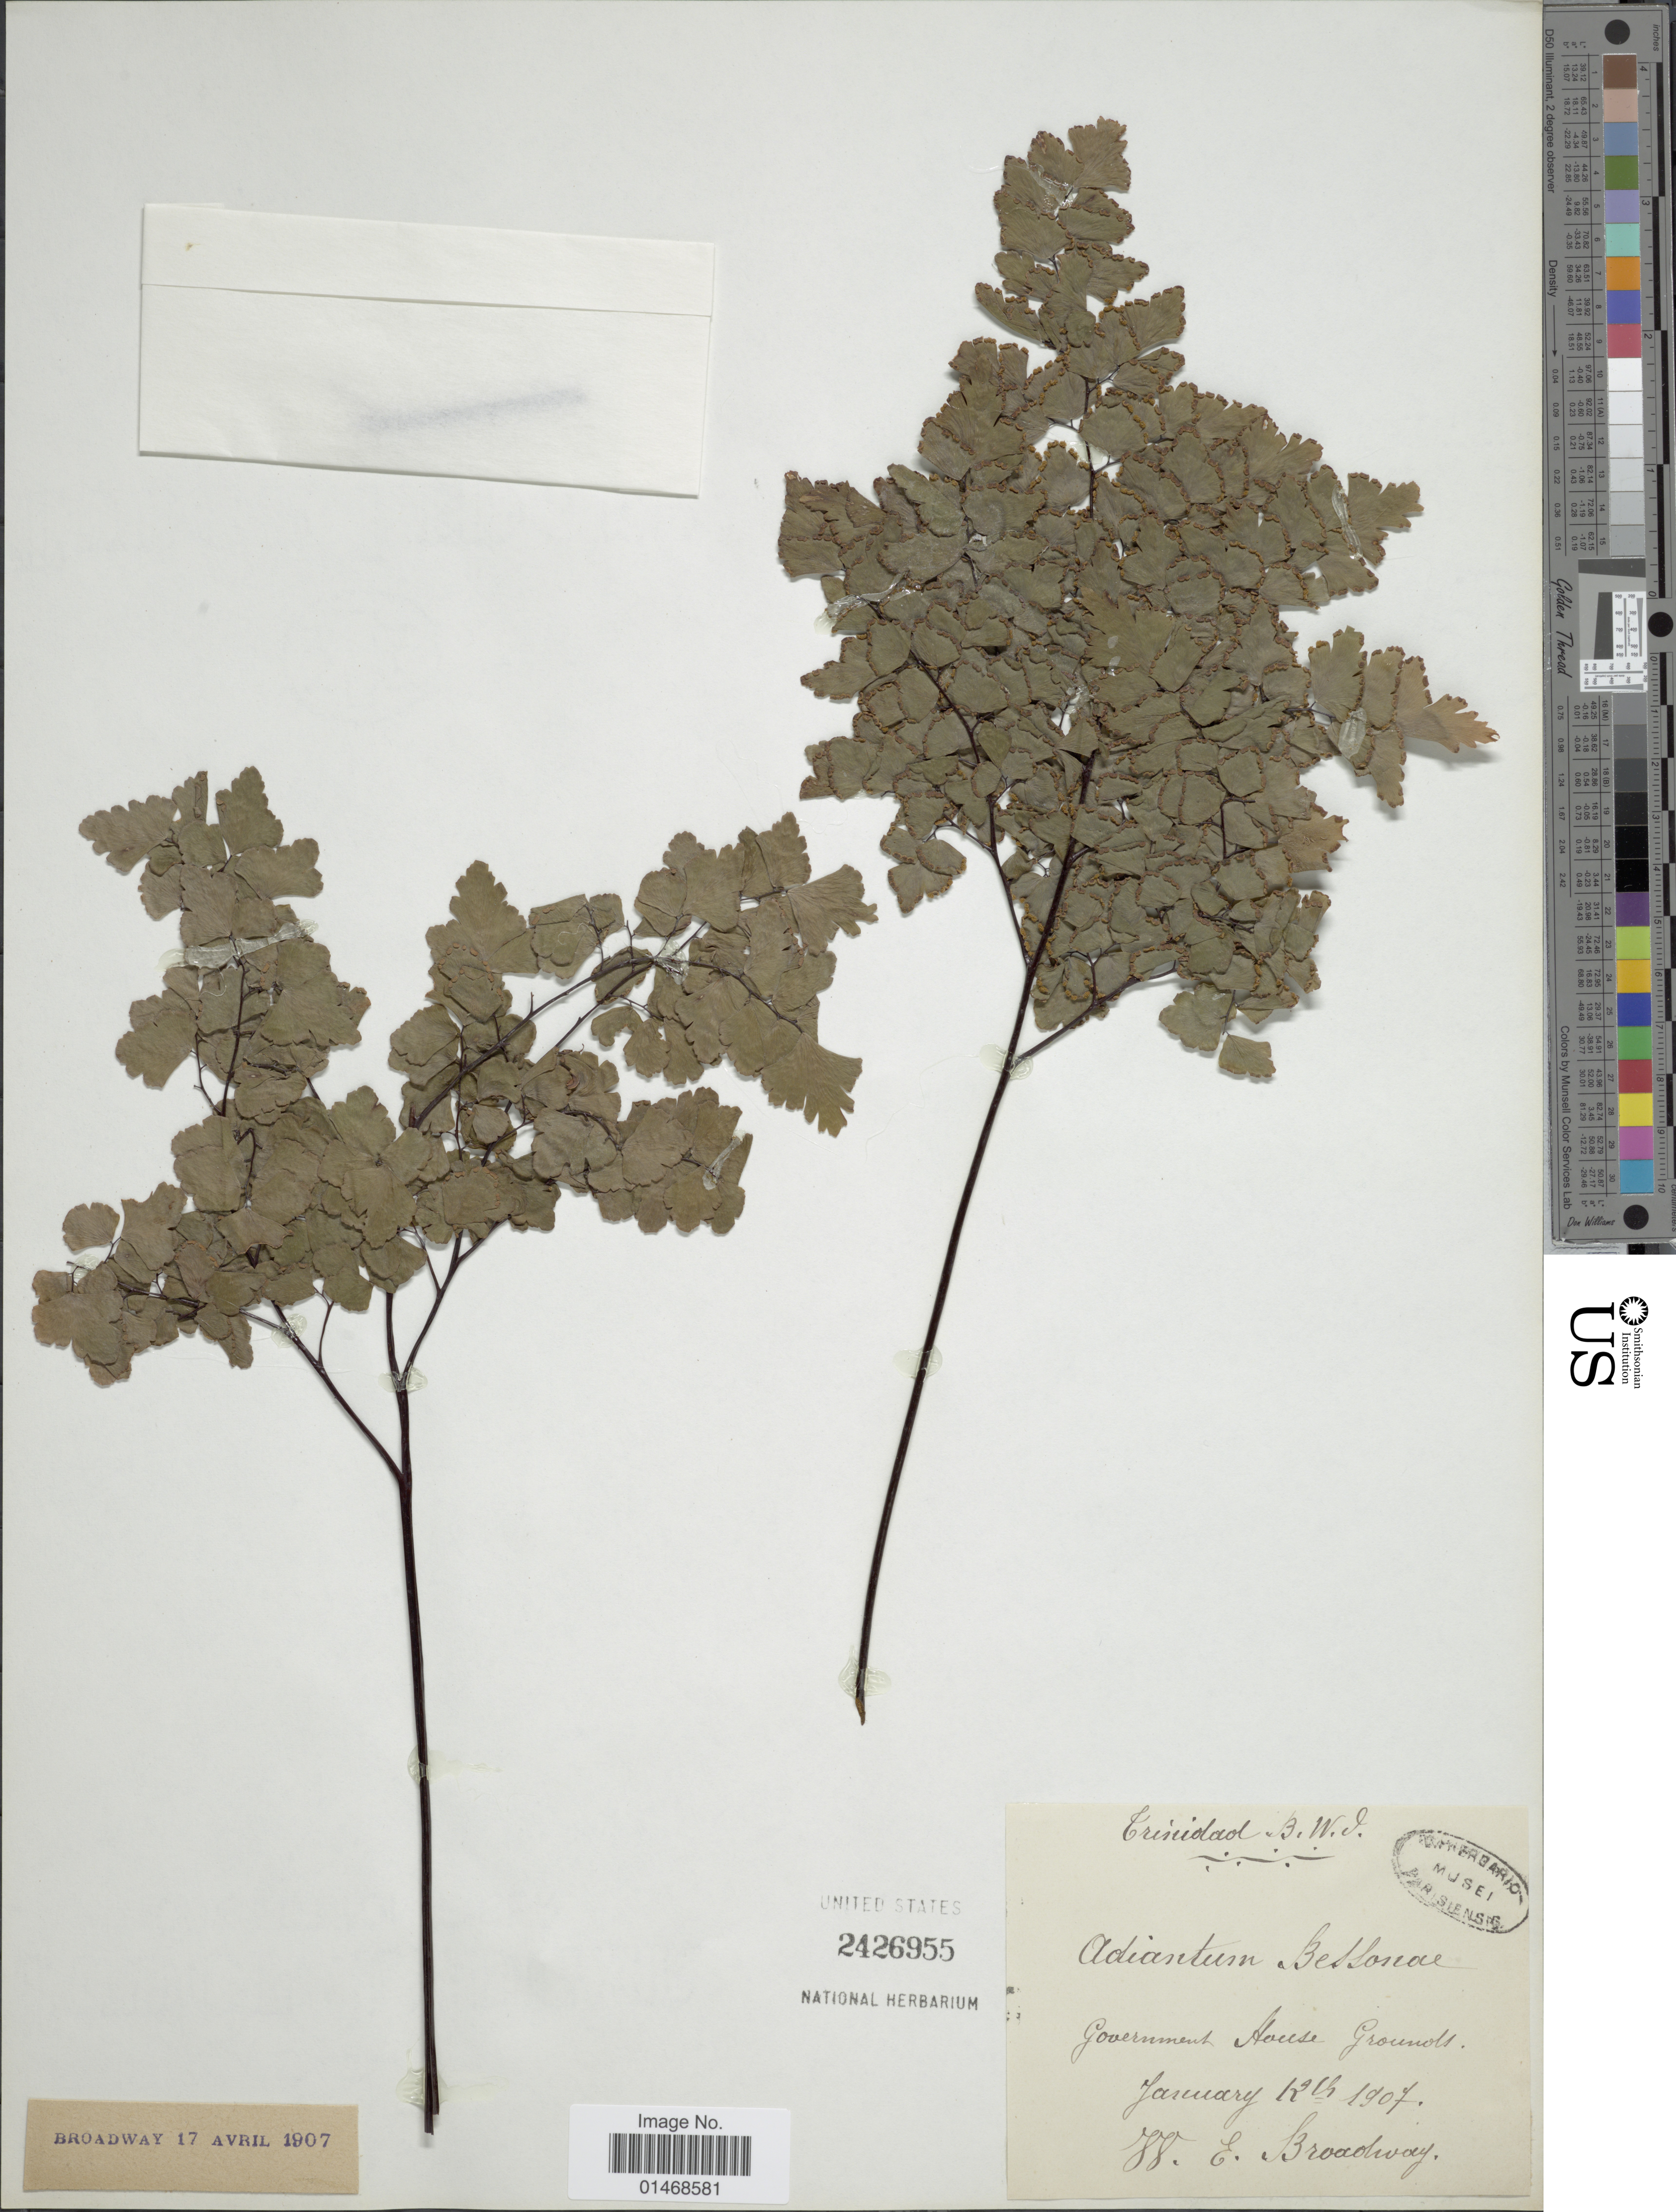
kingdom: Plantae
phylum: Tracheophyta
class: Polypodiopsida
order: Polypodiales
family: Pteridaceae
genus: Adiantum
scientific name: Adiantum bessoniae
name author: Jenman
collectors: W. E. Broadway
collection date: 1907-01-12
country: Trinidad and Tobago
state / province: Trinidad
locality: Government House Grounds.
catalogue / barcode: US 2426955